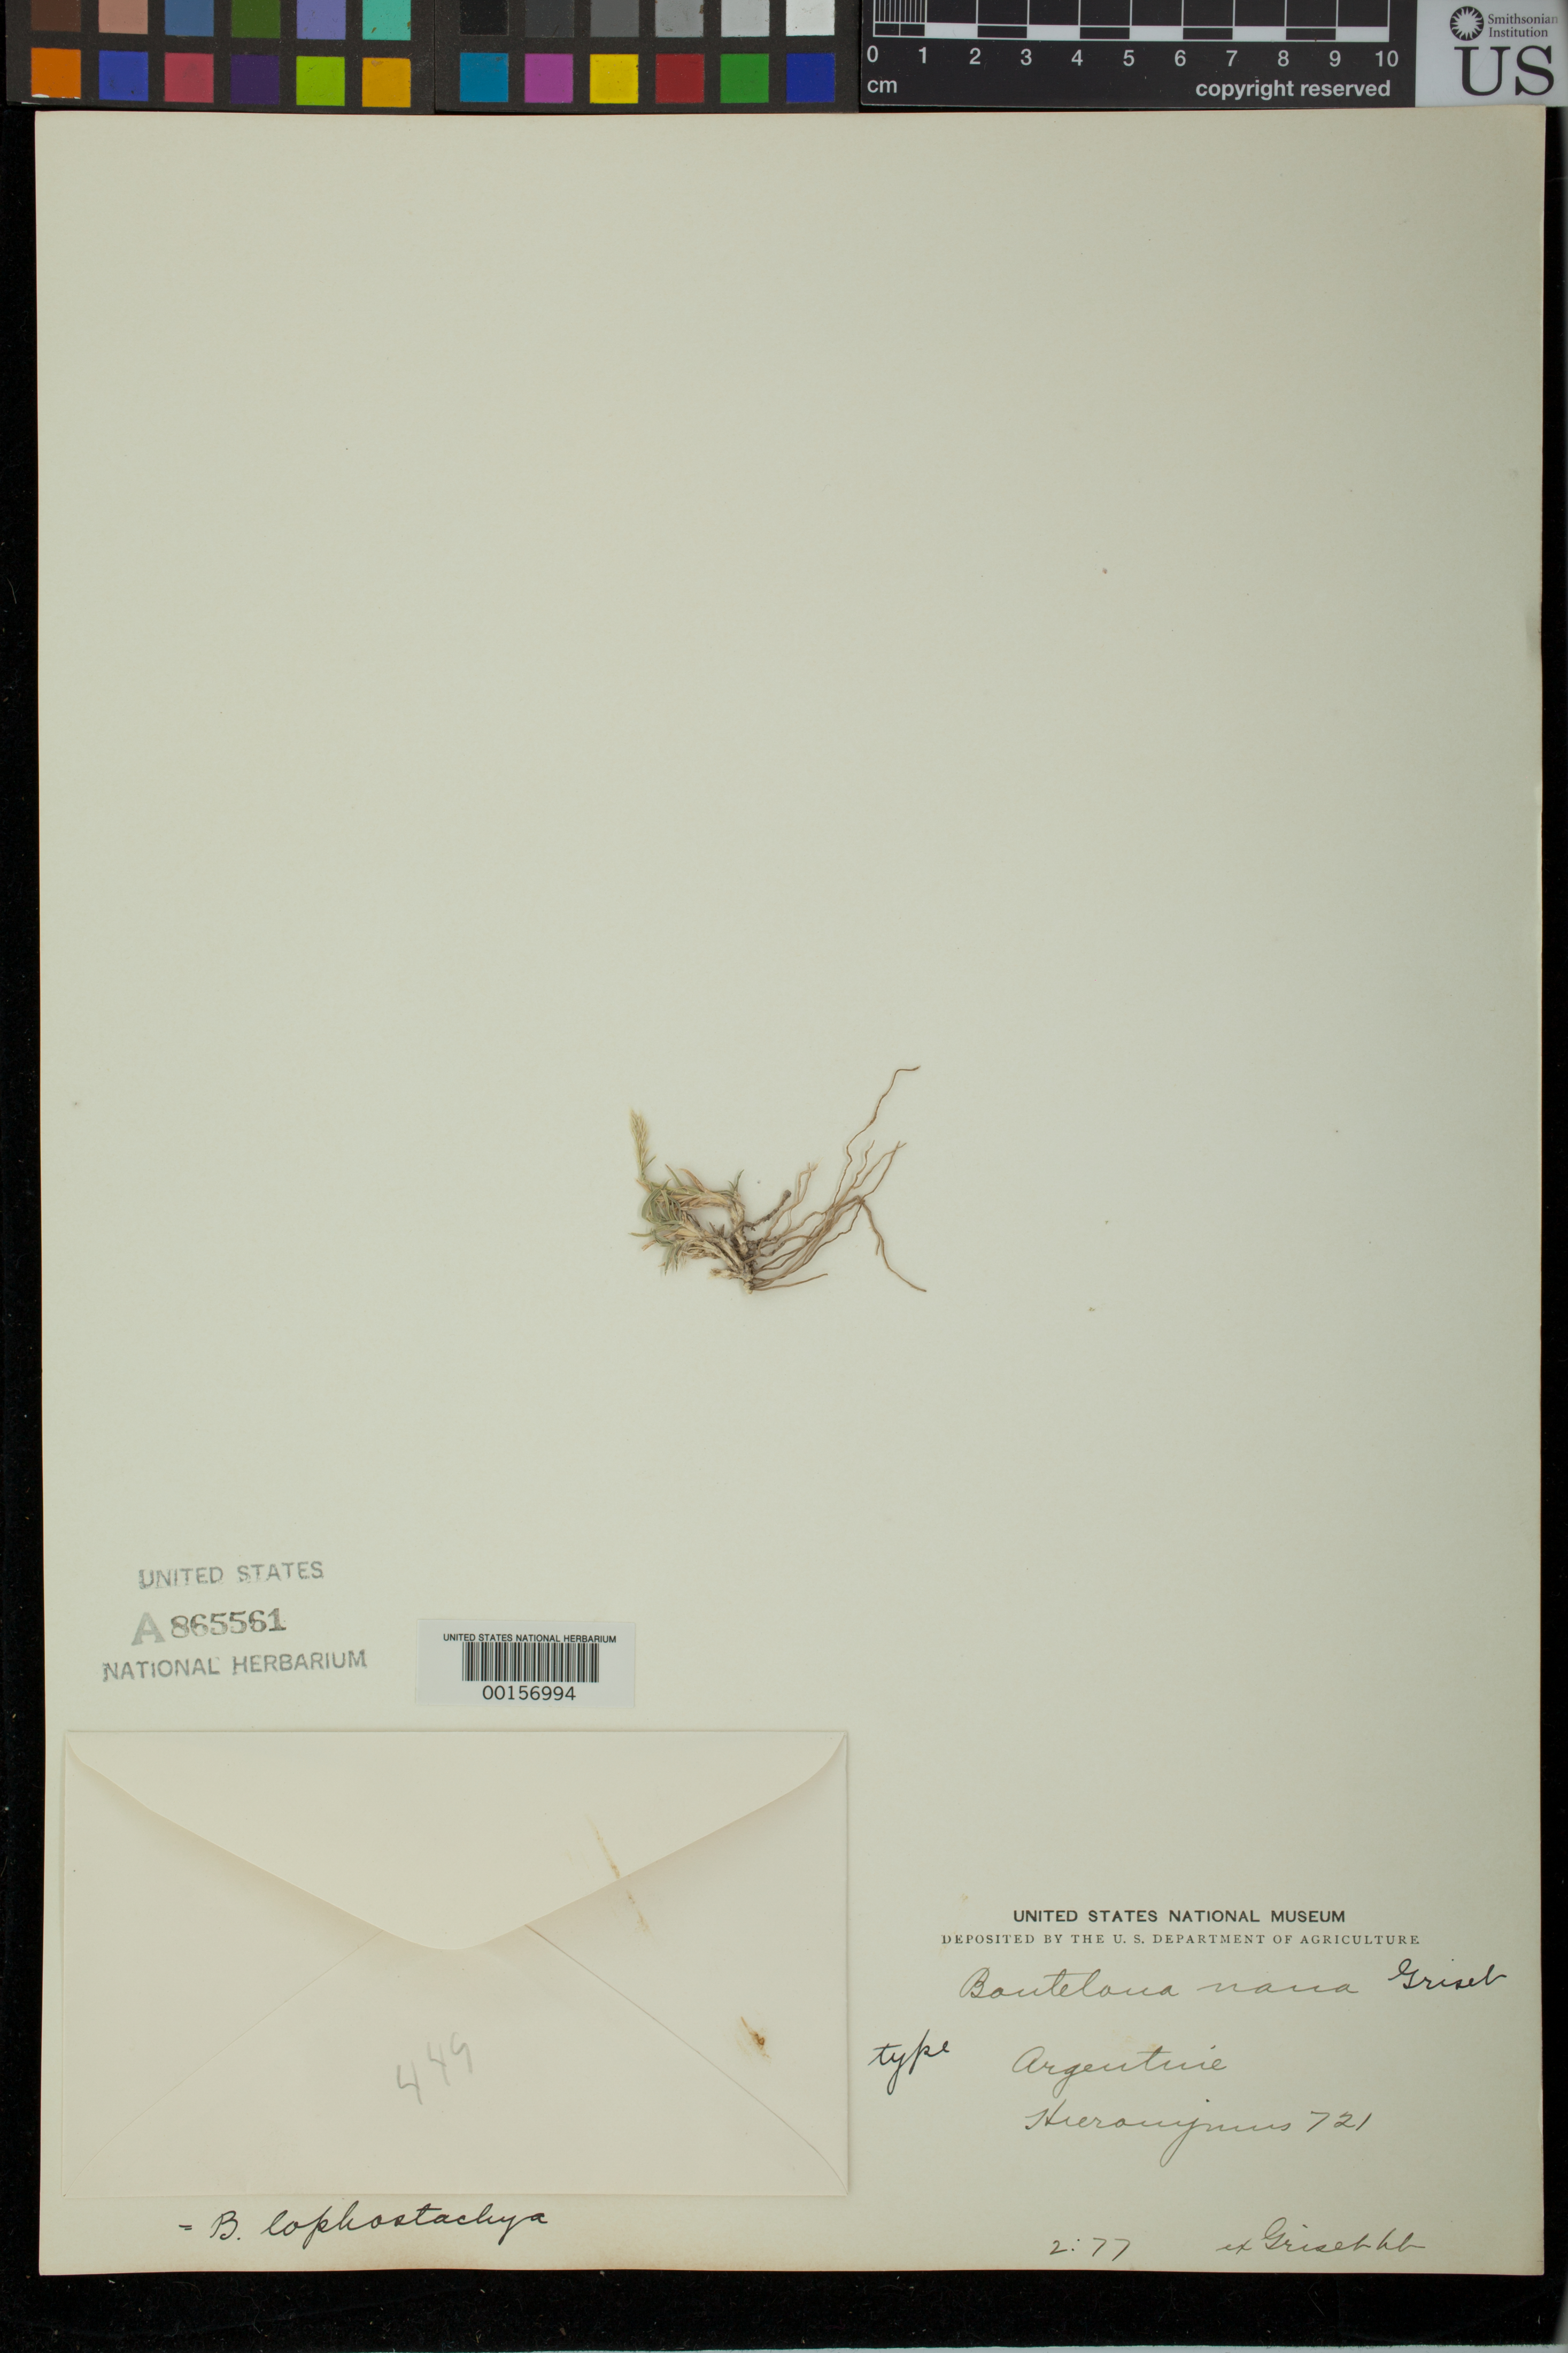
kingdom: Plantae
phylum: Tracheophyta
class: Liliopsida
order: Poales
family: Poaceae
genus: Bouteloua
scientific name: Bouteloua nana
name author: Griseb.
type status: Type Fragment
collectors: G. H. Hieronymus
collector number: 721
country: Argentina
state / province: Córdoba / Santiago del Estero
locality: Pr. Guaza Pampa.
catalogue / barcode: US 865561A